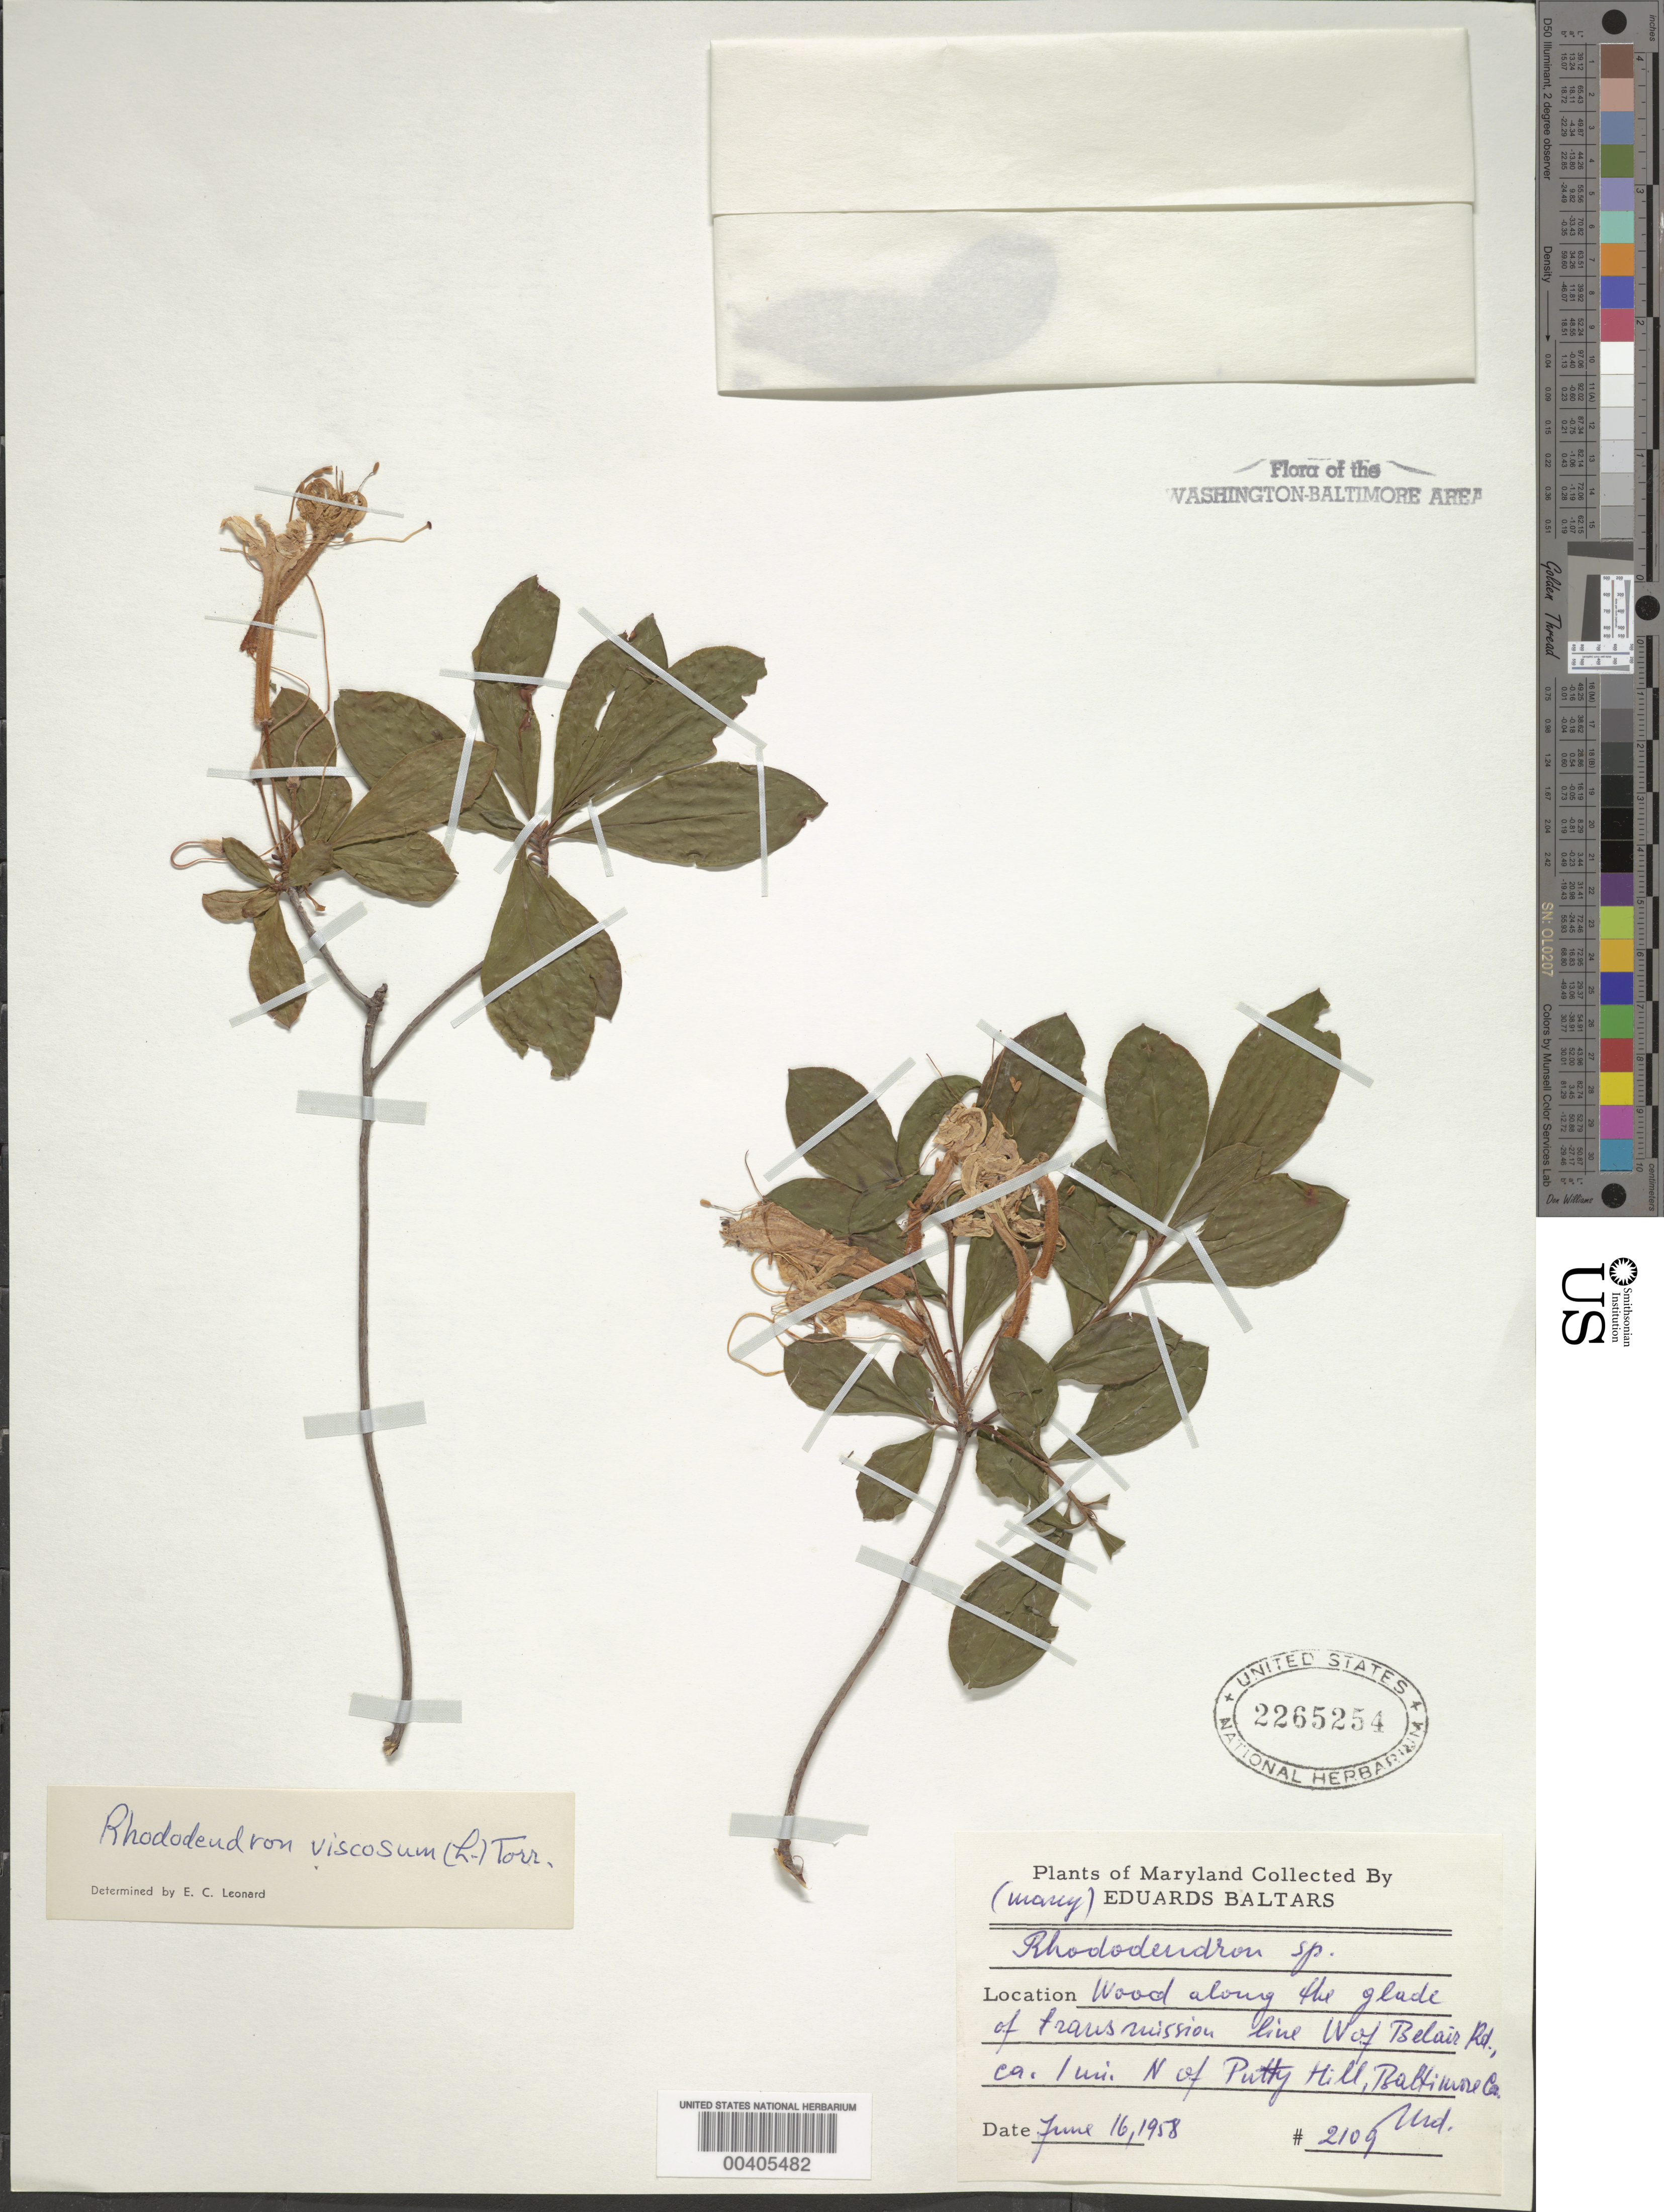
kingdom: Plantae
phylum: Tracheophyta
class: Magnoliopsida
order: Ericales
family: Ericaceae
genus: Rhododendron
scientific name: Rhododendron viscosum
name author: (L.) Torr.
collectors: E. Baltars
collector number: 2109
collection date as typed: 16 Jun 1958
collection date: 1958-06-16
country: United States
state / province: Maryland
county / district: Baltimore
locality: West of Belair Road, north of Putty Hill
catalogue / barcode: US 2265254